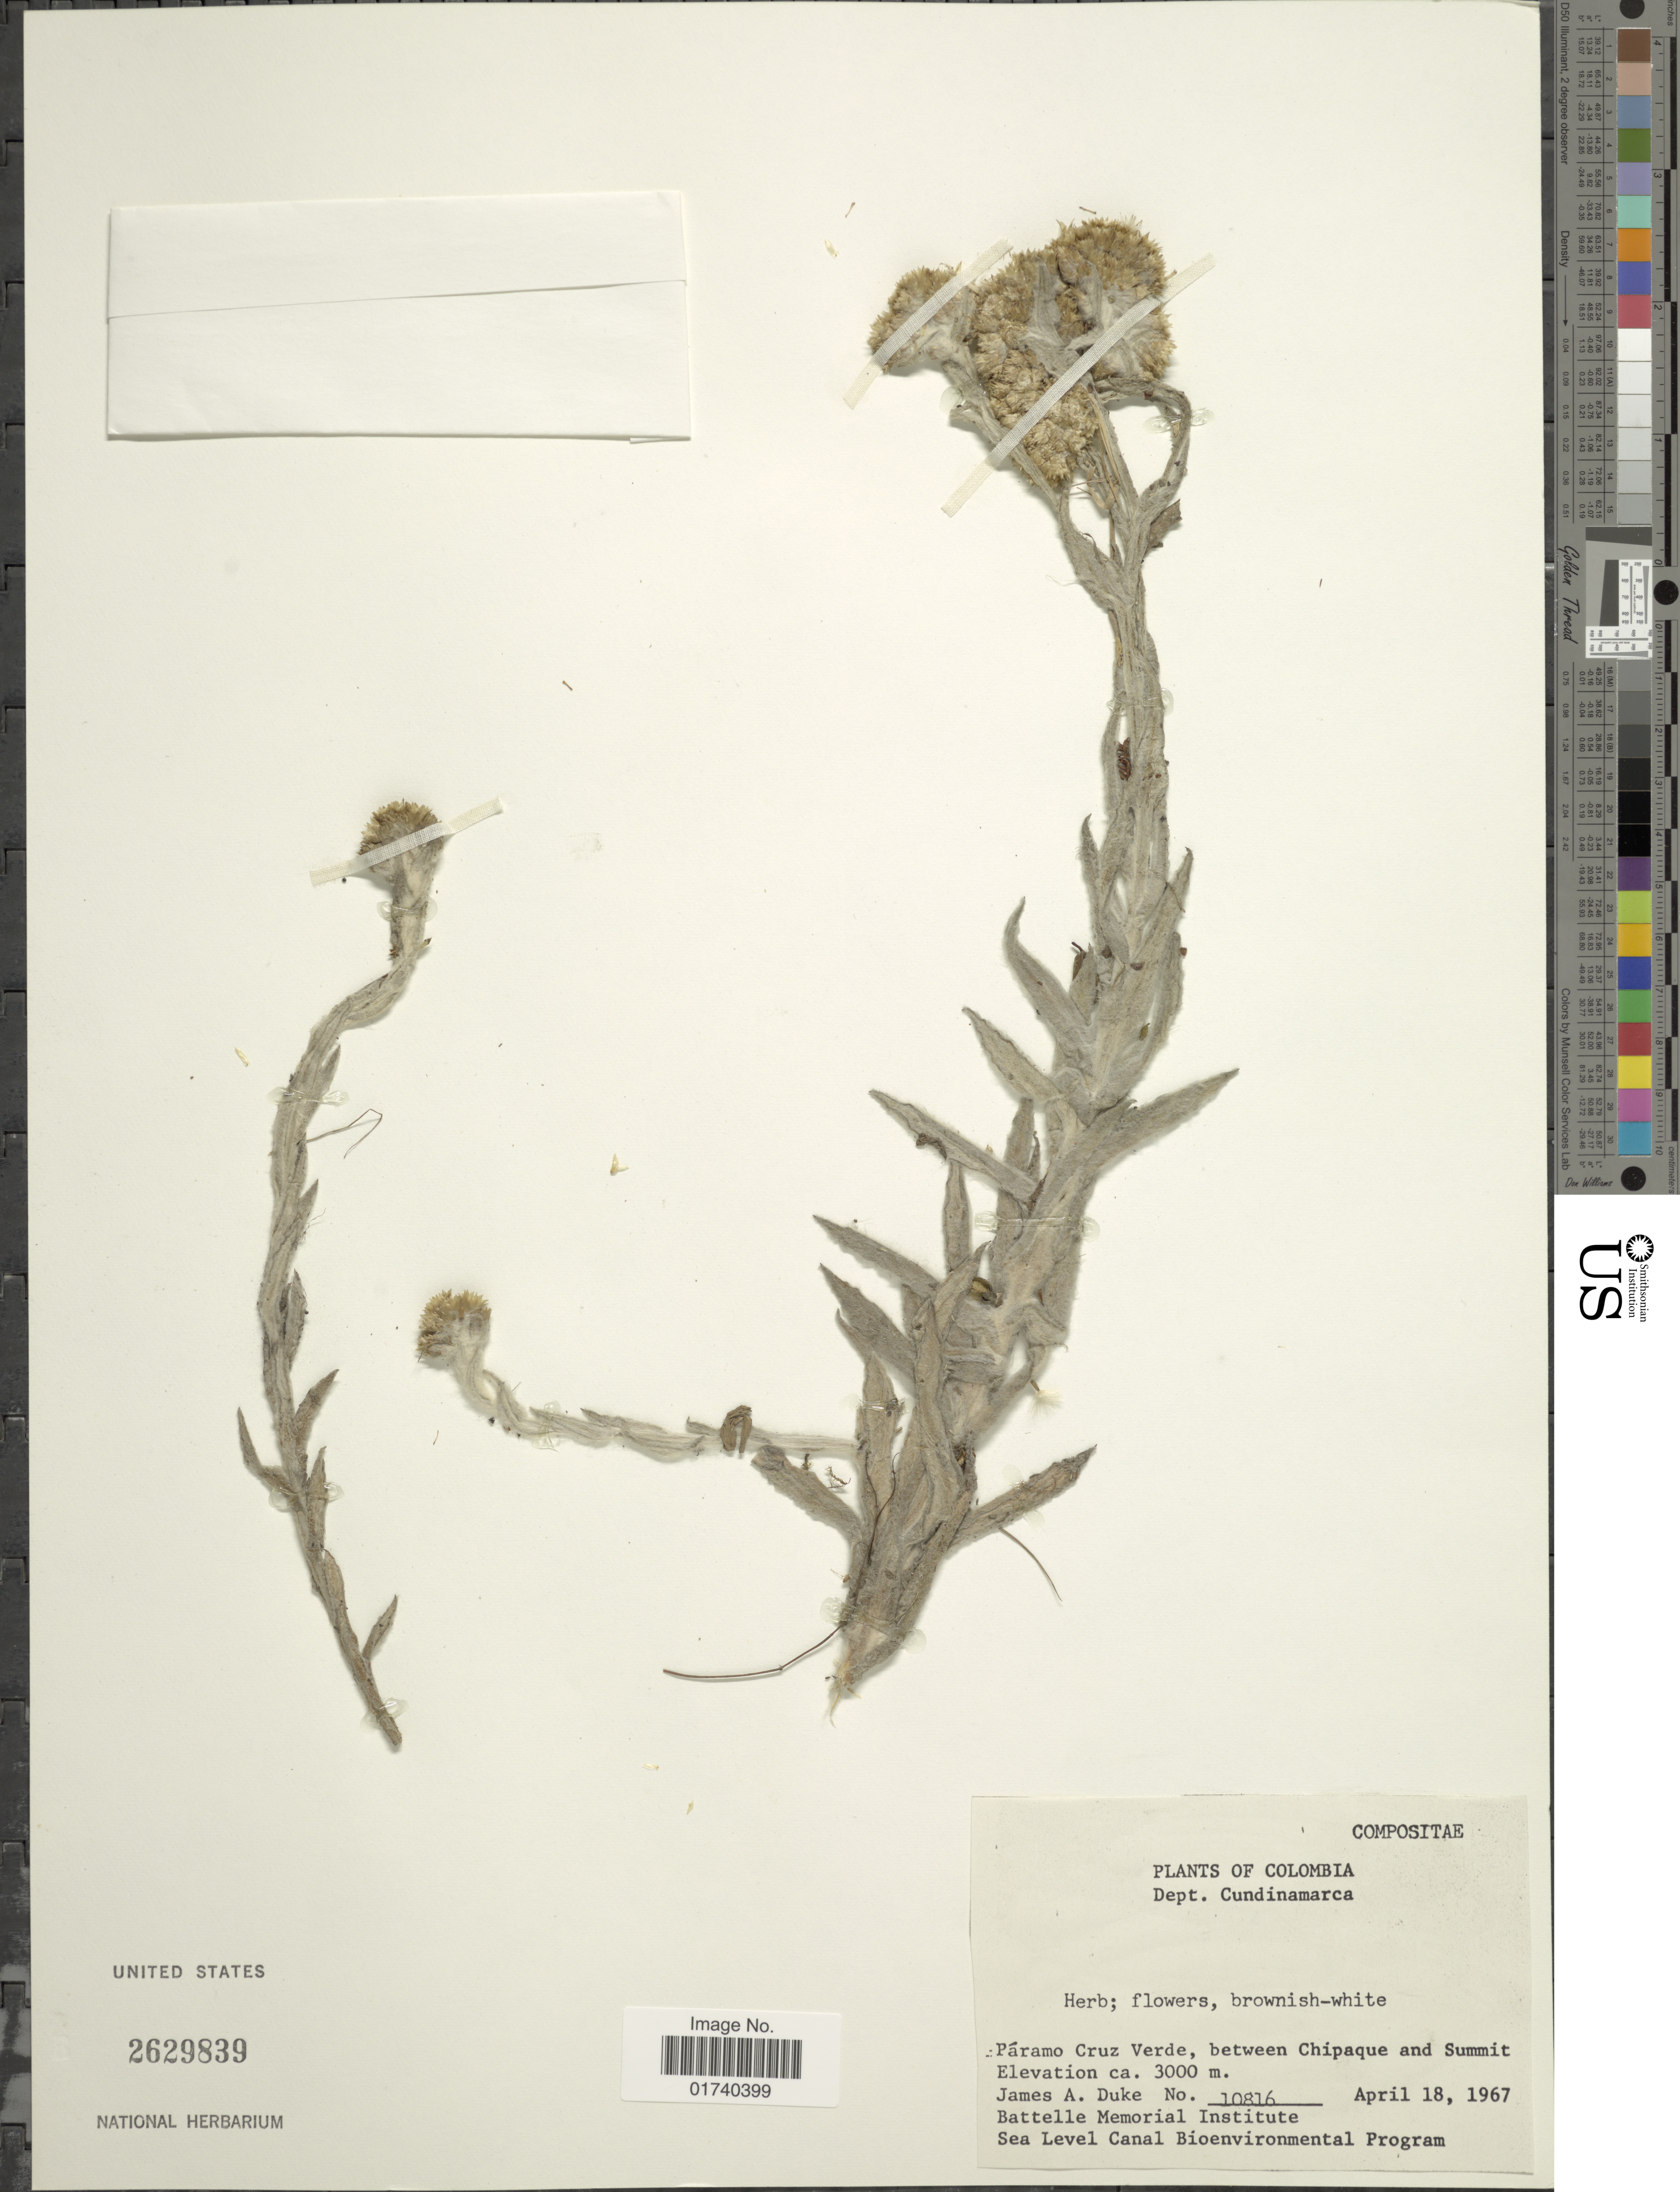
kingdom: Plantae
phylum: Tracheophyta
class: Magnoliopsida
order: Asterales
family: Asteraceae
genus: Pseudognaphalium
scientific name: Pseudognaphalium cheiranthifolium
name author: (Lam.) Hilliard & B.L. Burtt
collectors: J. A. Duke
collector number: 10816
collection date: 1967-04-18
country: Colombia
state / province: Cundinamarca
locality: Dept, Cundinamarca, Paramo Cruz Verde, between Chipaque and Summit.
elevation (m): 3000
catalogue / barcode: US 2629839